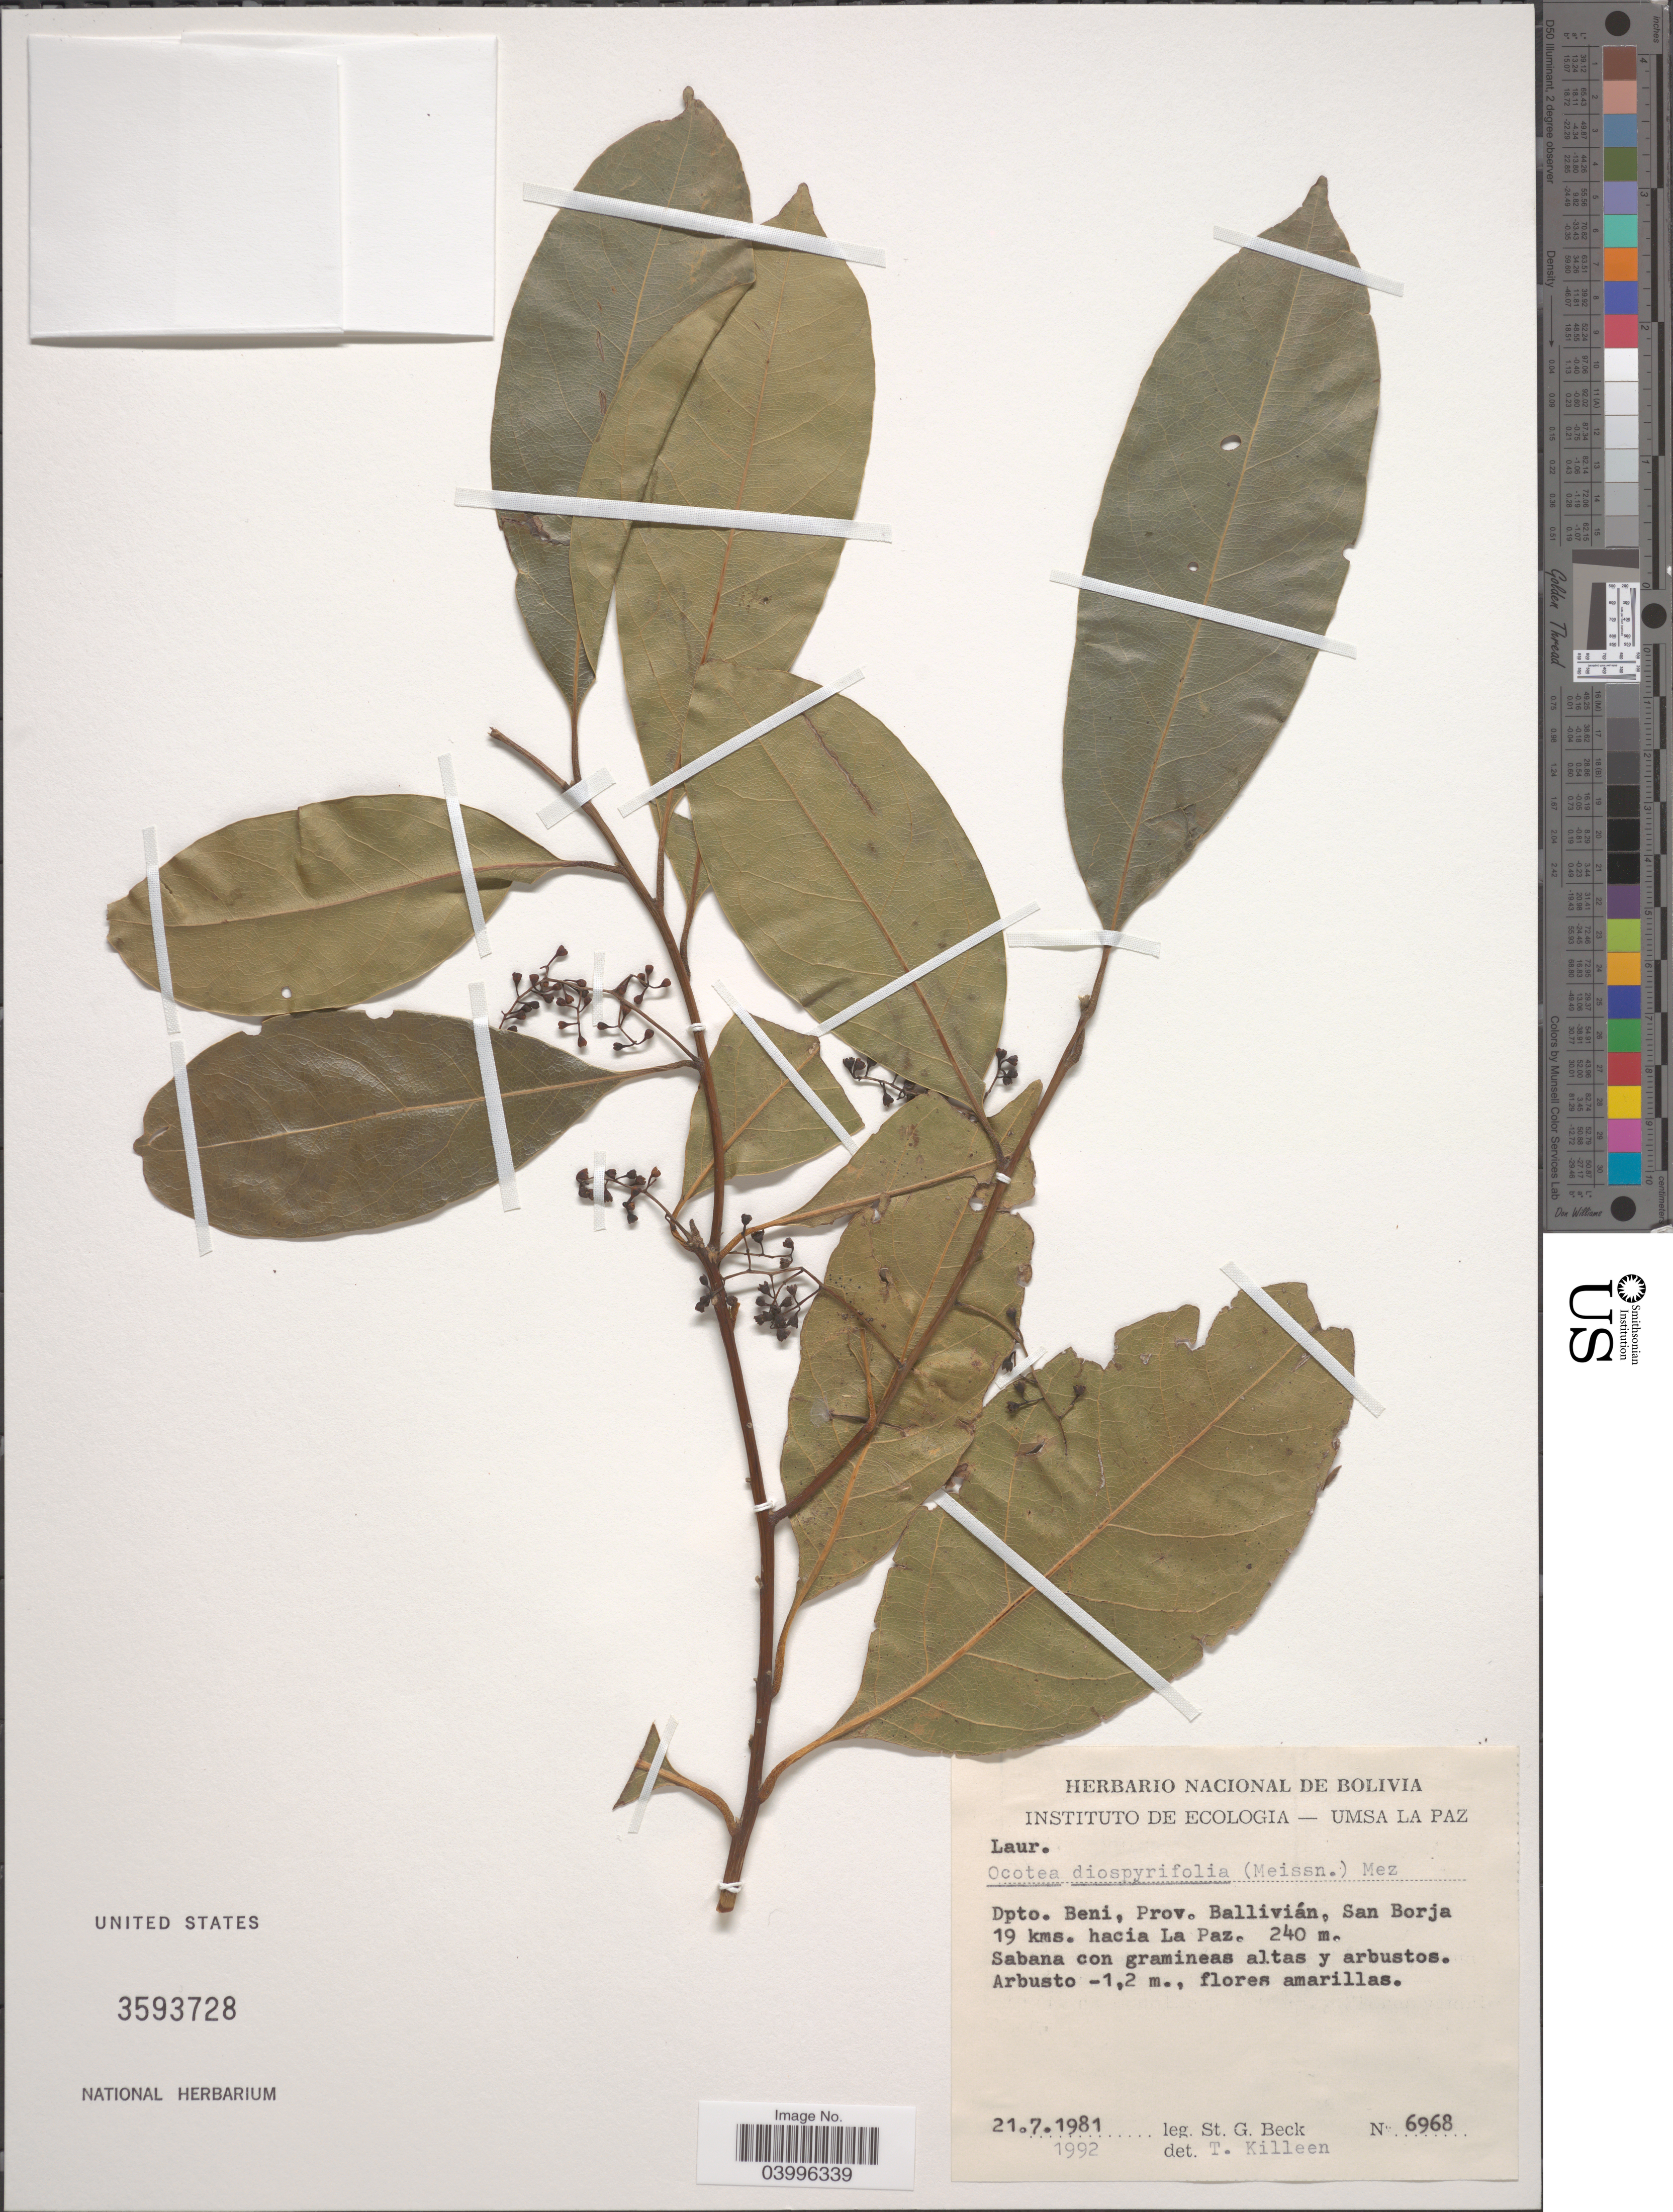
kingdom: Plantae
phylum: Tracheophyta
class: Magnoliopsida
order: Laurales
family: Lauraceae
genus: Ocotea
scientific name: Ocotea diospyrifolia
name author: (Meisn.) Mez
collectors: S. G. Beck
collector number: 6968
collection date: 1981-07-21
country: Bolivia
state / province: Beni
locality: Dpto. Beni, Prov. Ballivián, San Borja 19 kms. hacia La Paz.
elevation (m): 240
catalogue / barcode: US 3593728